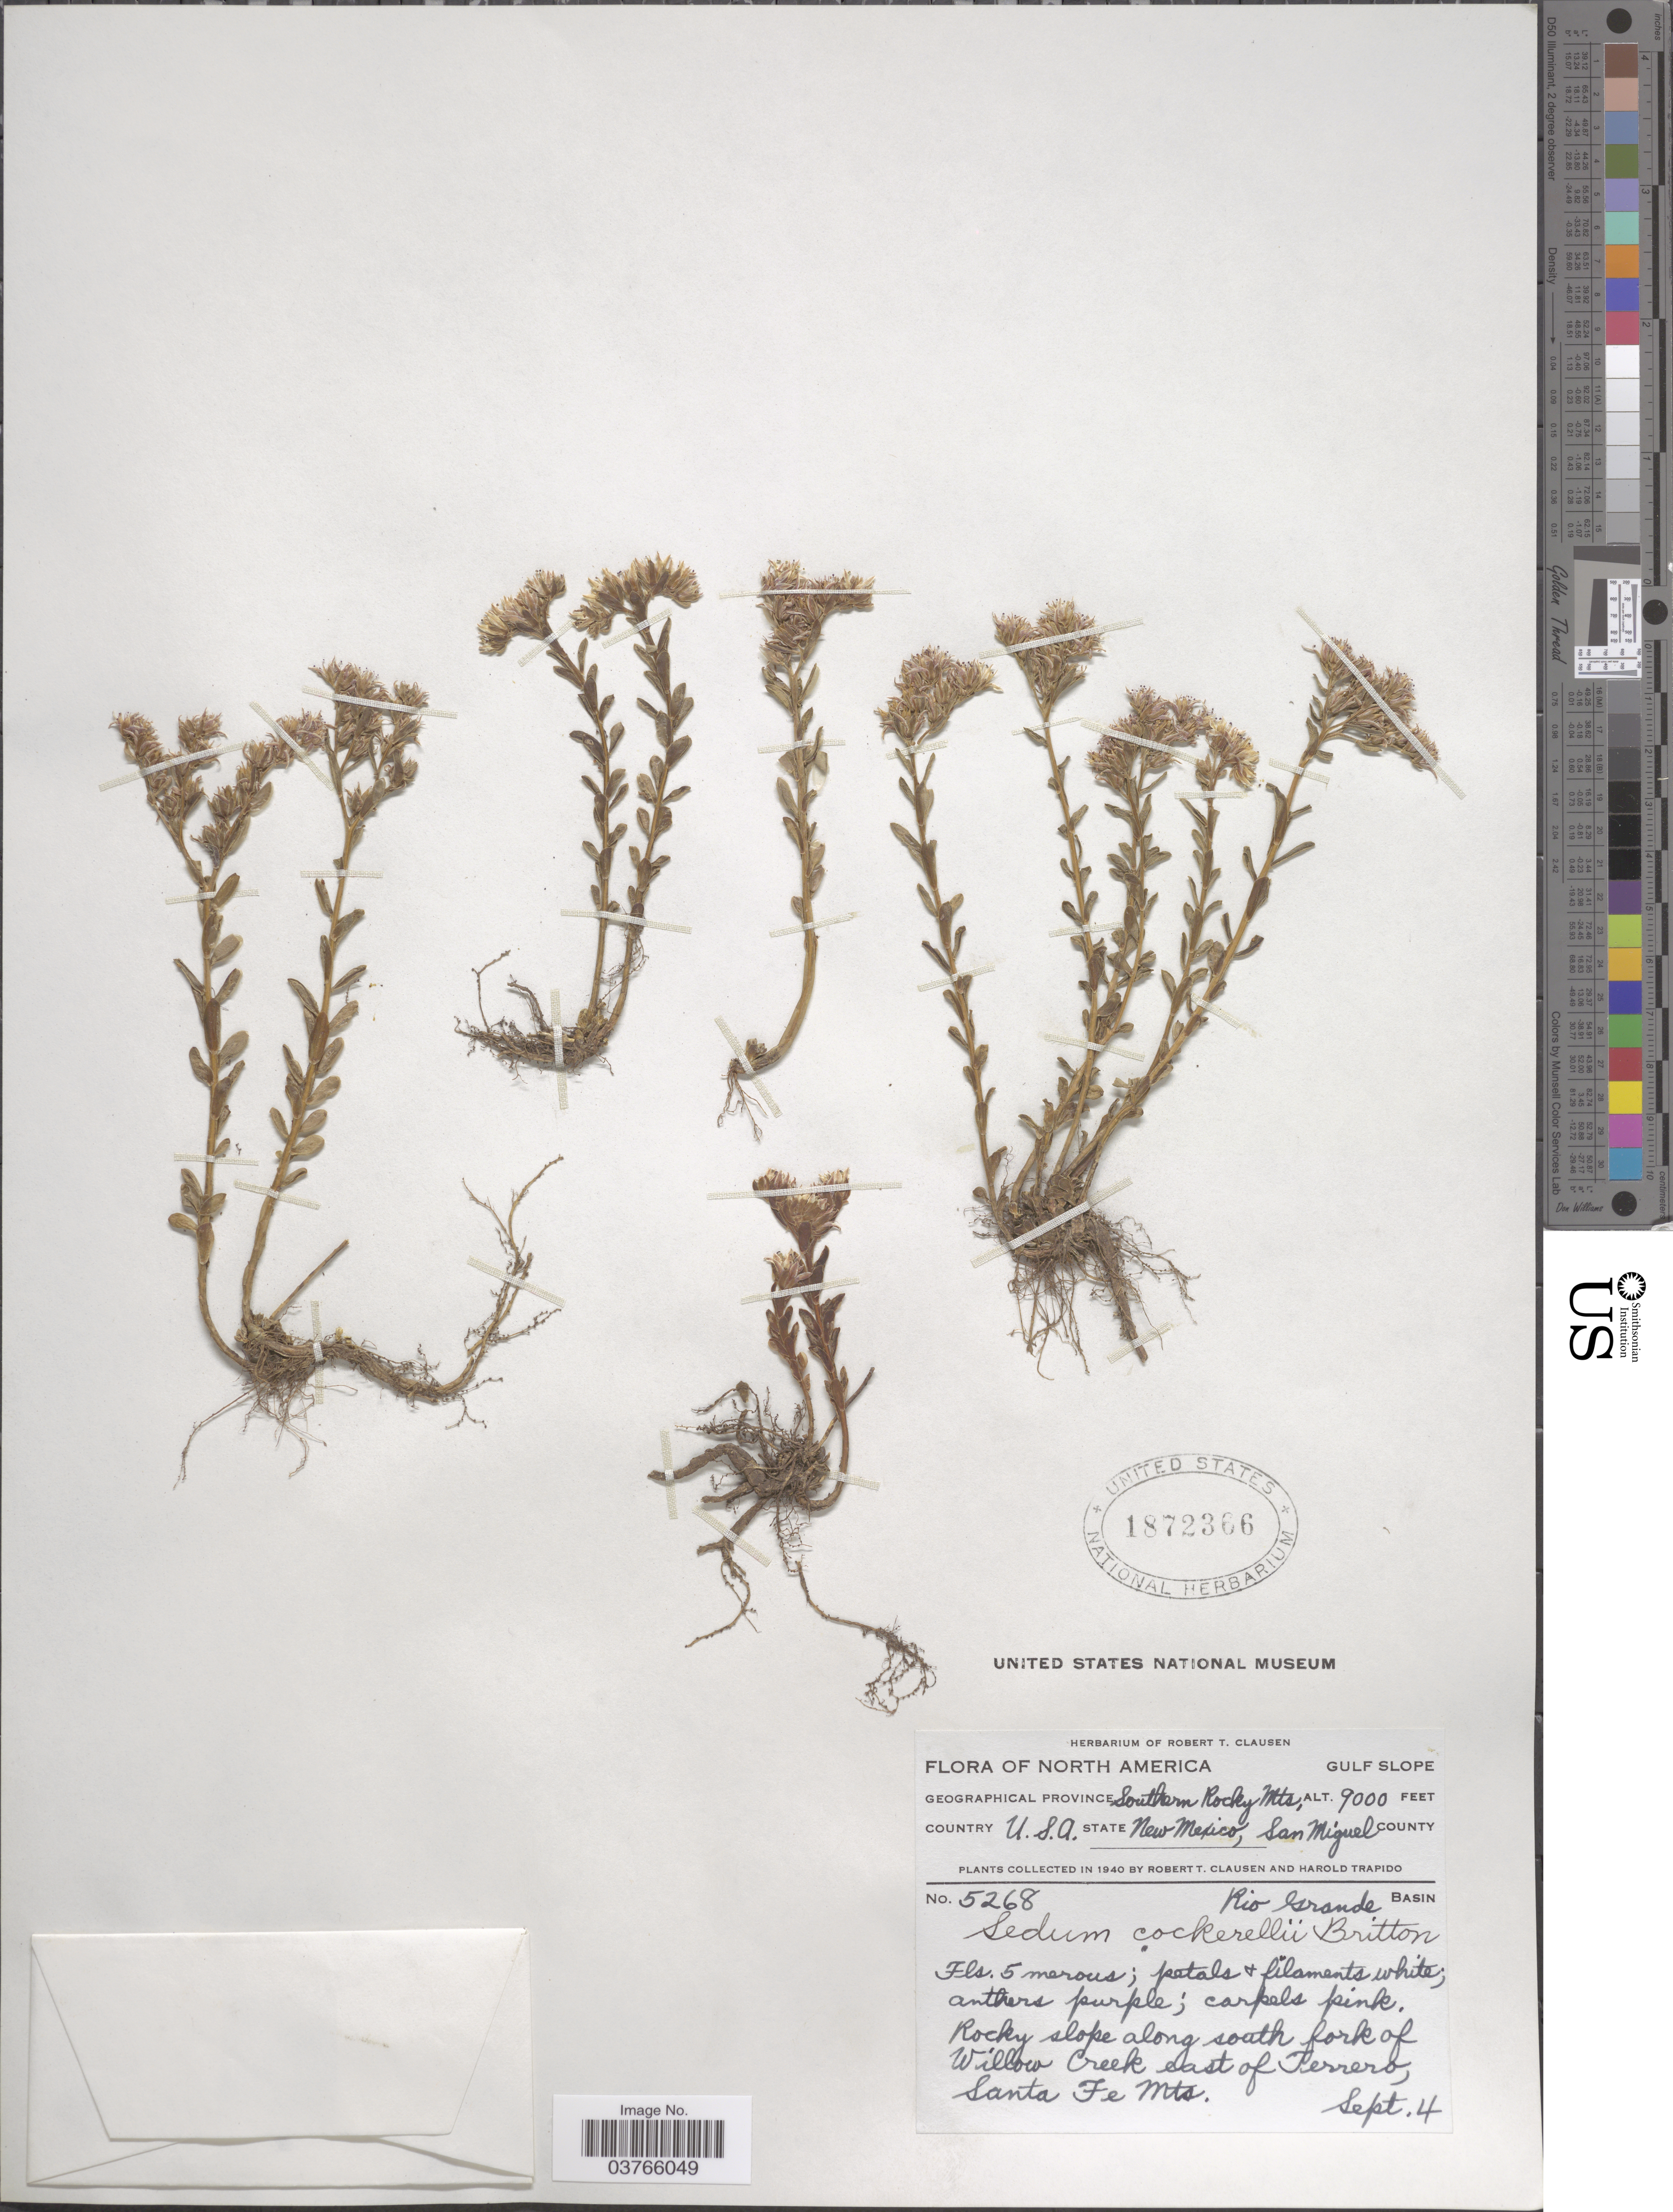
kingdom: Plantae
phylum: Tracheophyta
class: Magnoliopsida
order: Saxifragales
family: Crassulaceae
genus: Sedum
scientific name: Sedum cockerellii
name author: Britton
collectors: R. T. Clausen & H. Trapido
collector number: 5268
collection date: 1940-09-04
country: United States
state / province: New Mexico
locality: Gulf Slope, Geographical Province Southern Rocky Mts. San Miguel County. Rio Grande Basin. Rocky slope along south fork of Willow Creek east of Terrero, Santa Fe Mts.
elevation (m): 2743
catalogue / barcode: US 1872366